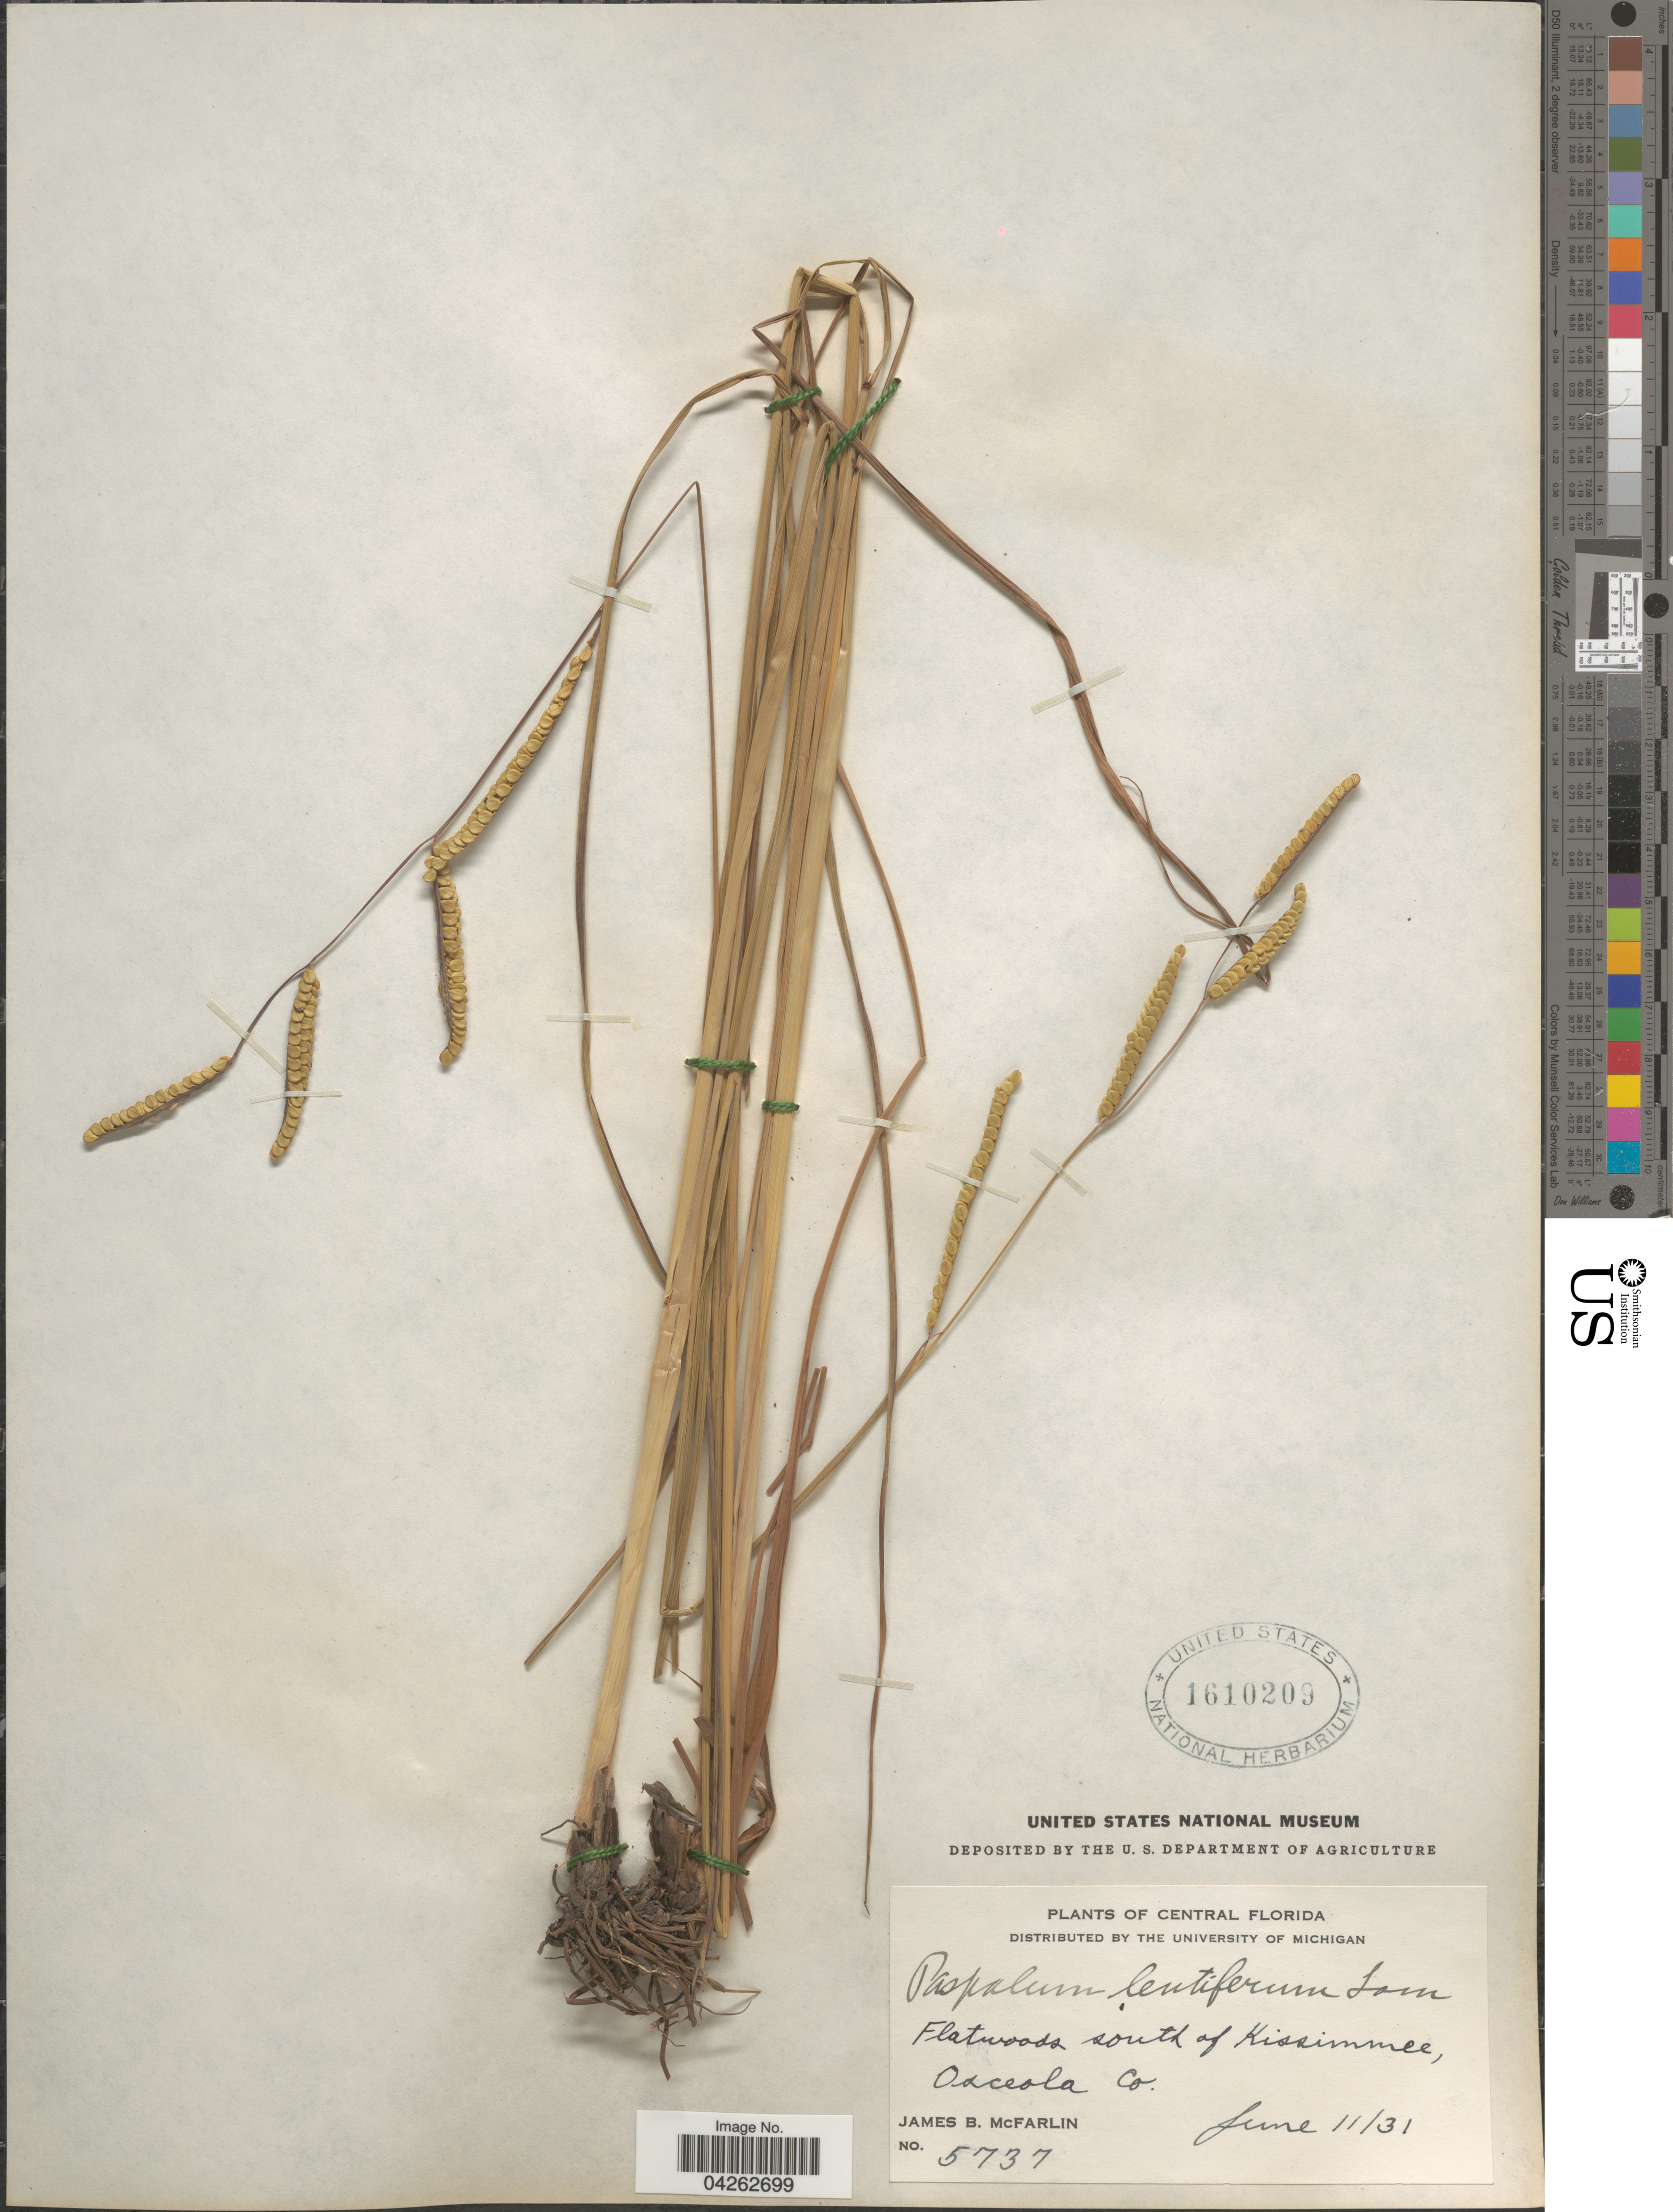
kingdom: Plantae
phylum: Tracheophyta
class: Liliopsida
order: Poales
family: Poaceae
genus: Paspalum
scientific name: Paspalum lentiferum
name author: Lam.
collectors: J. McFarlin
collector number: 5737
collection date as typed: Transcribed d/m/y: 11/6/31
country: United States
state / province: Florida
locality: Central Florida. Flatwoods south of Kissimmee, Osceola Co.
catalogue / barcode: US 1610209